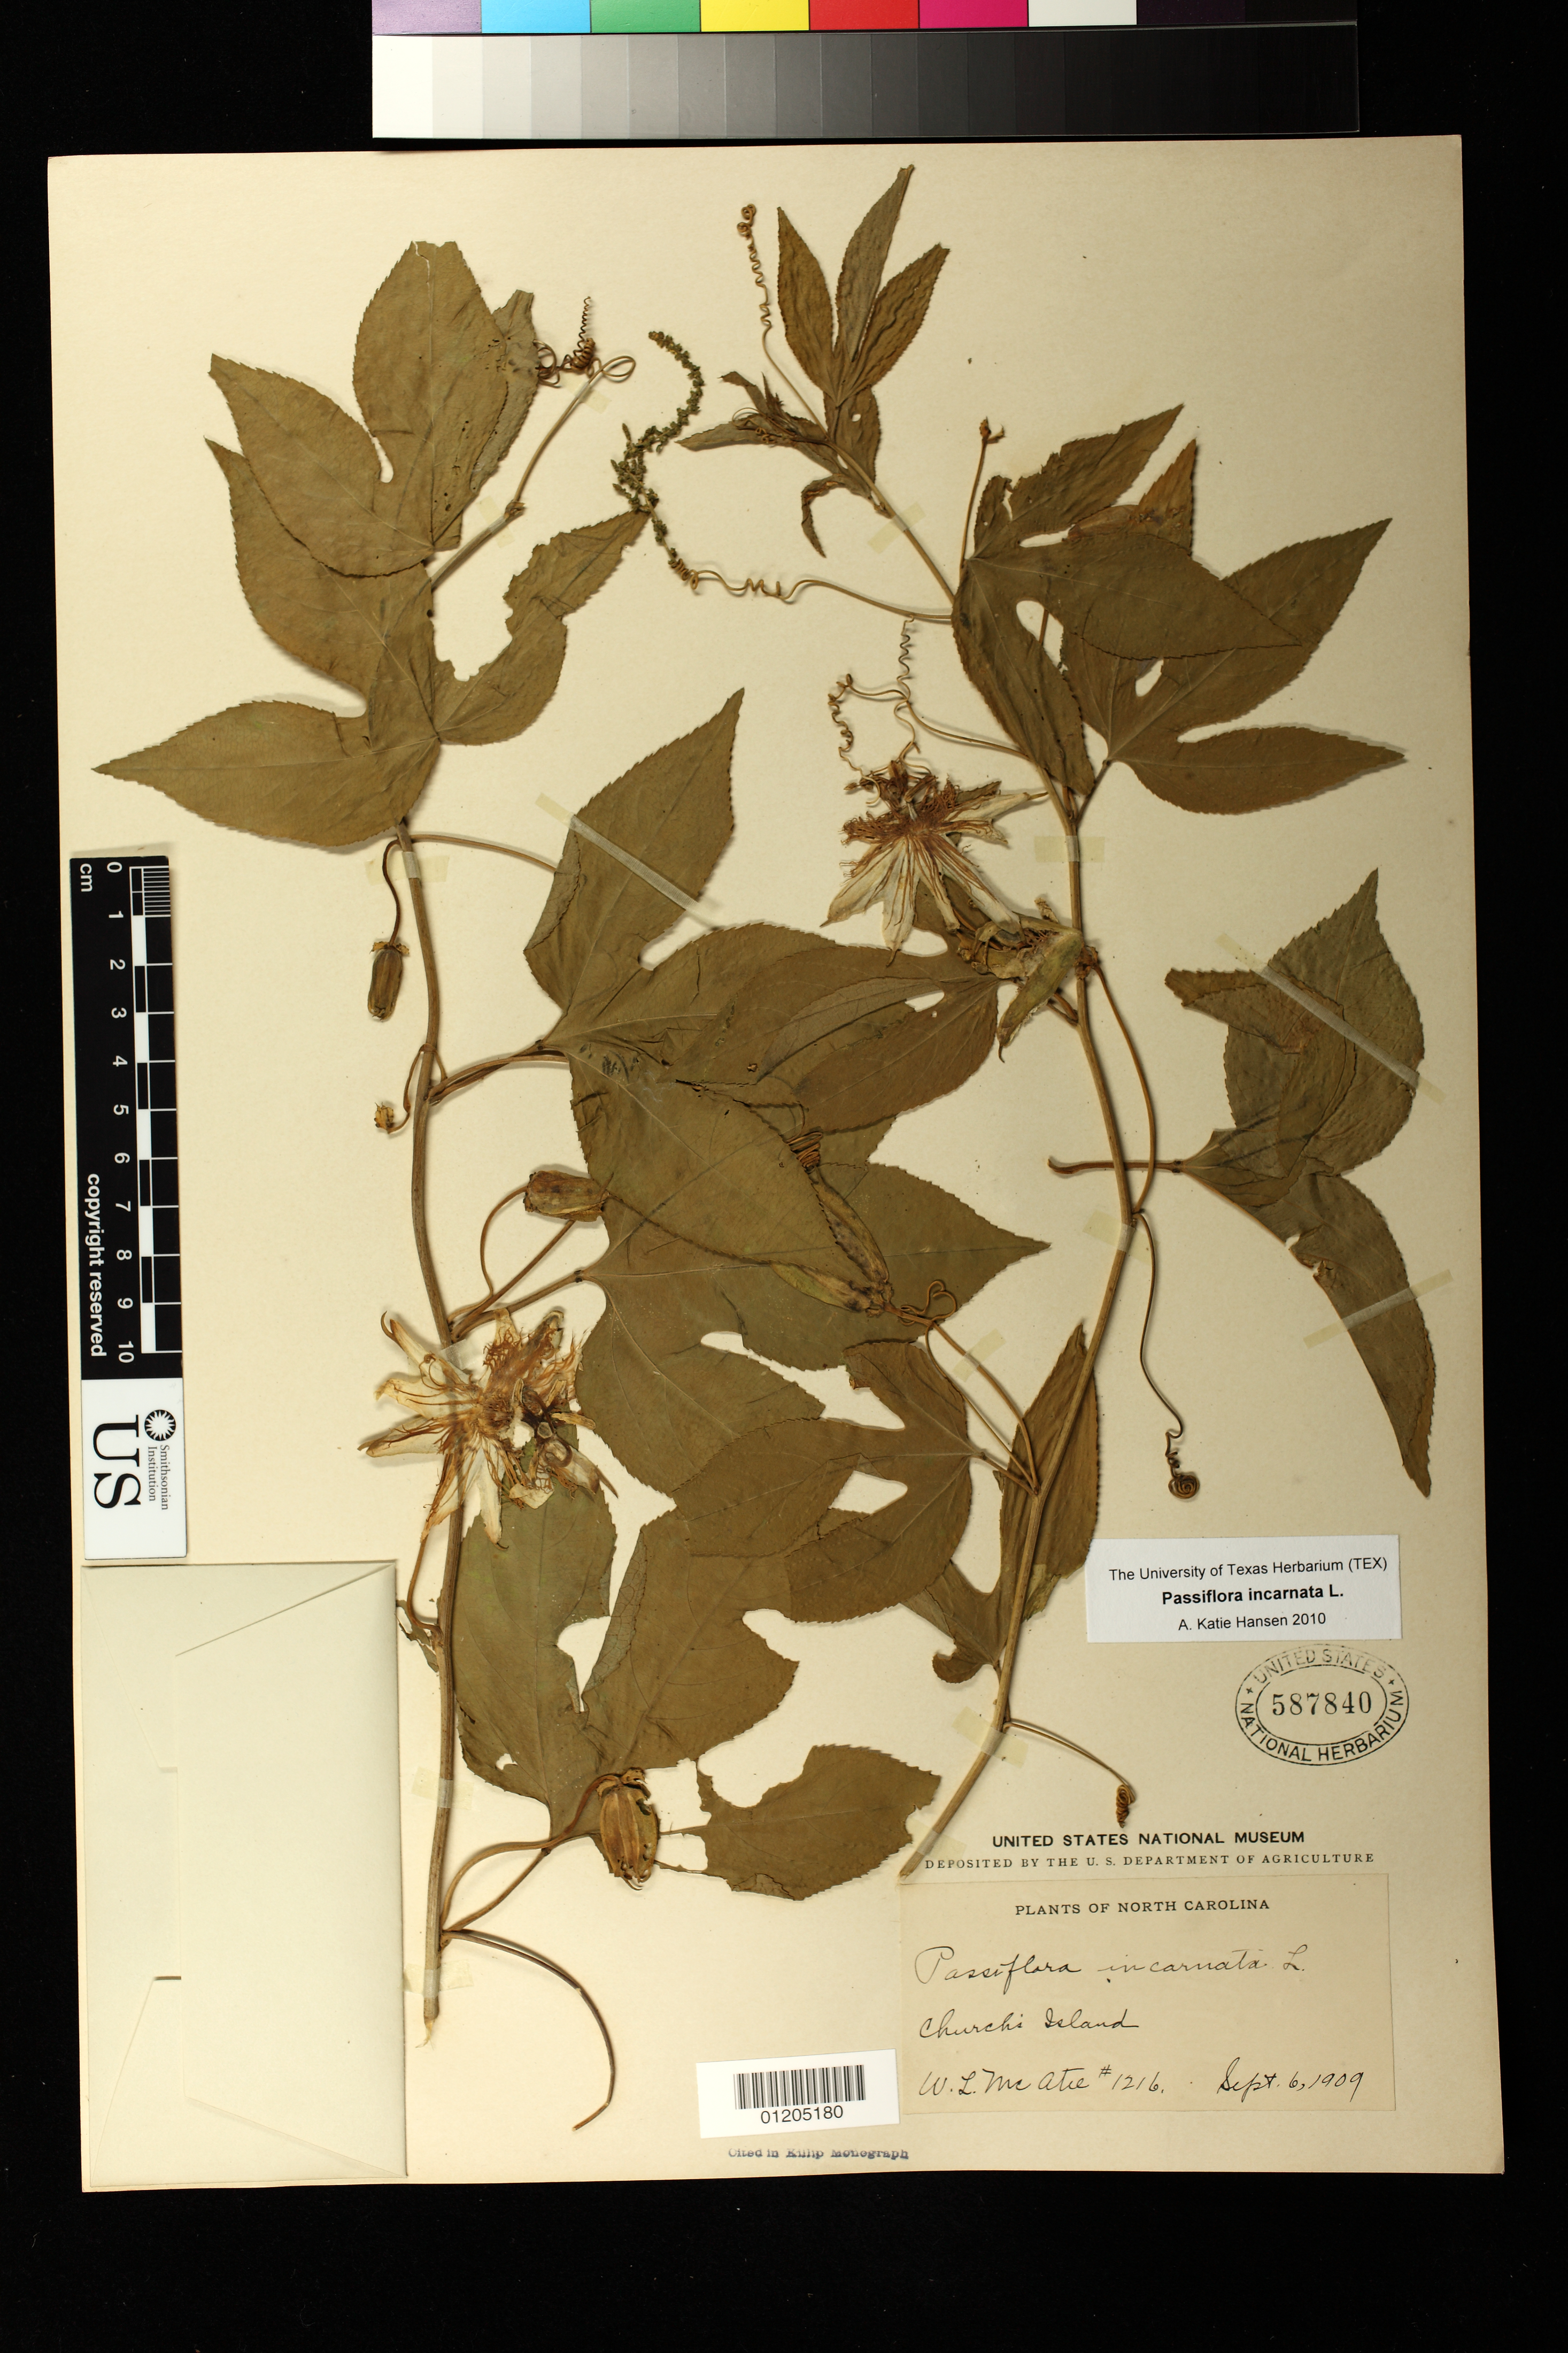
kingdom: Plantae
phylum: Tracheophyta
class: Magnoliopsida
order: Malpighiales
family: Passifloraceae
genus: Passiflora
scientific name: Passiflora incarnata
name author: L.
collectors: W. McAtee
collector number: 1216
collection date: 1909-09-06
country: United States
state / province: North Carolina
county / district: Currituck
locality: Church's Island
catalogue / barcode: US 587840